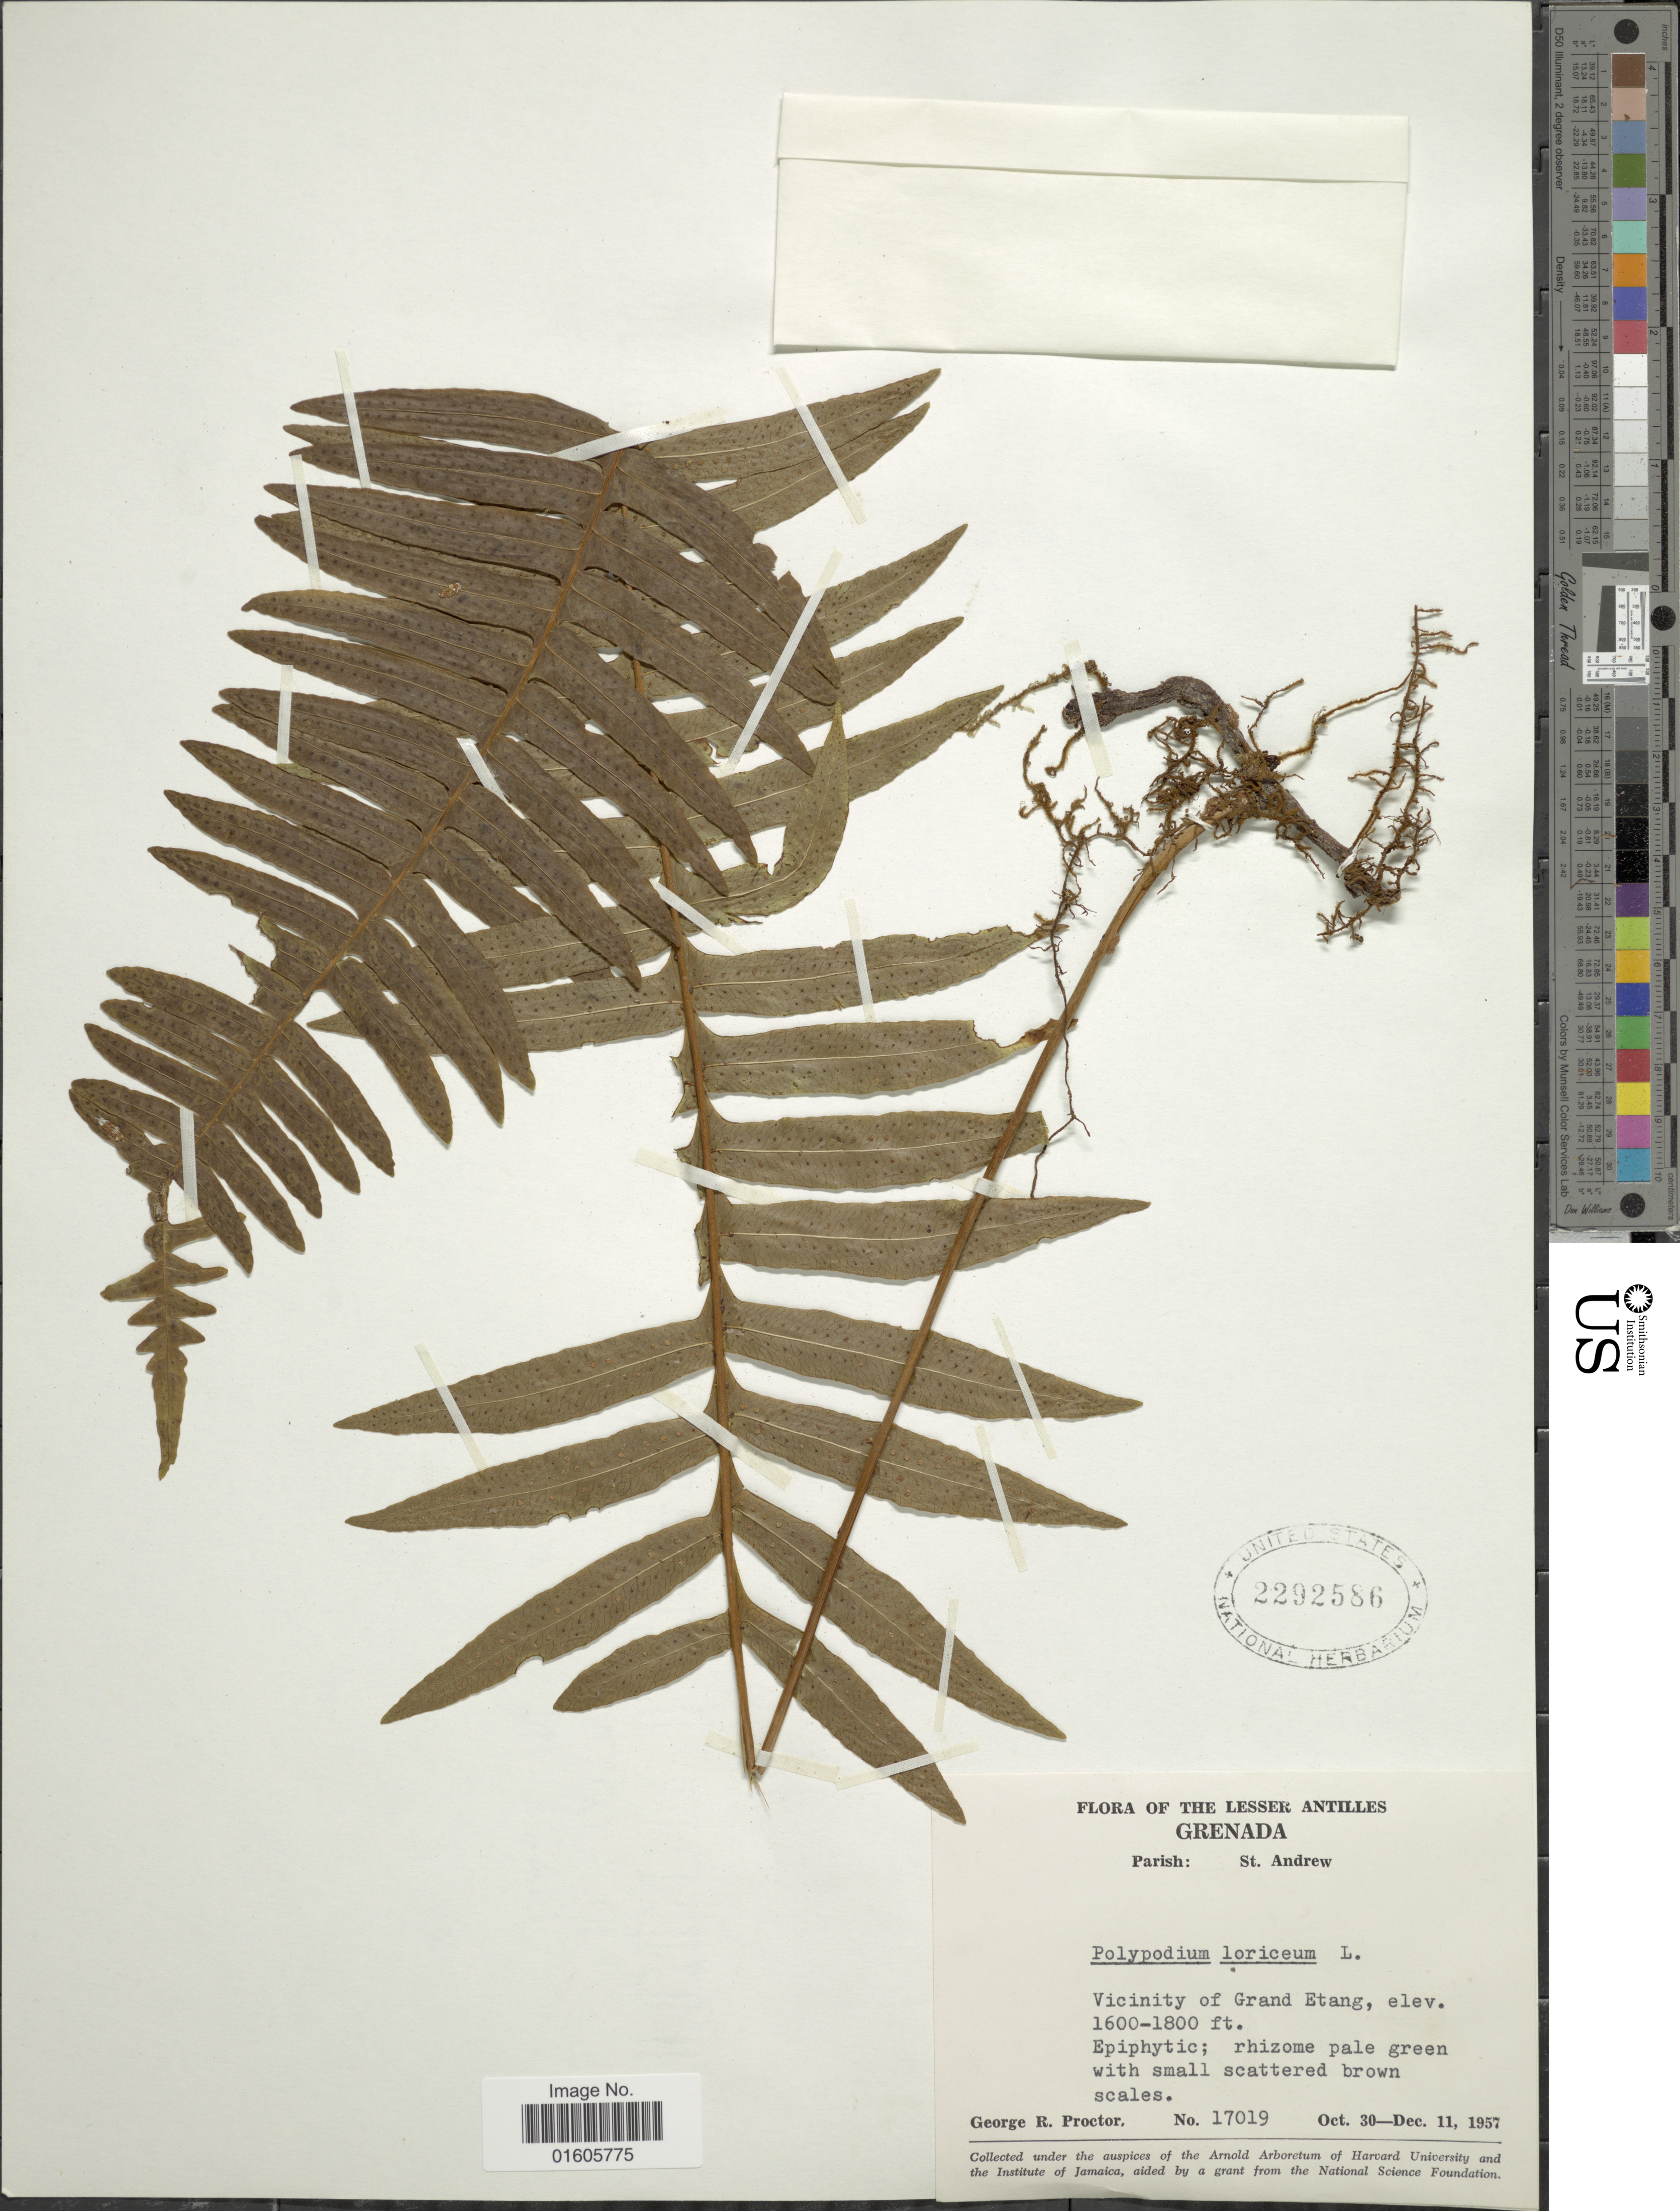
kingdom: Plantae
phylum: Tracheophyta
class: Polypodiopsida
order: Polypodiales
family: Polypodiaceae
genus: Serpocaulon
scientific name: Serpocaulon loriceum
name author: (L.) A.R. Sm.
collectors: G. R. Proctor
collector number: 17019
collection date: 1957-10-30/1957-12-11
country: Grenada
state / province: Saint Andrew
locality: Lesser Antilles. Grenada. Parish: St. Andrew. Vicinity of Grand Etang.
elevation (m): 488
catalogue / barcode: US 2292586